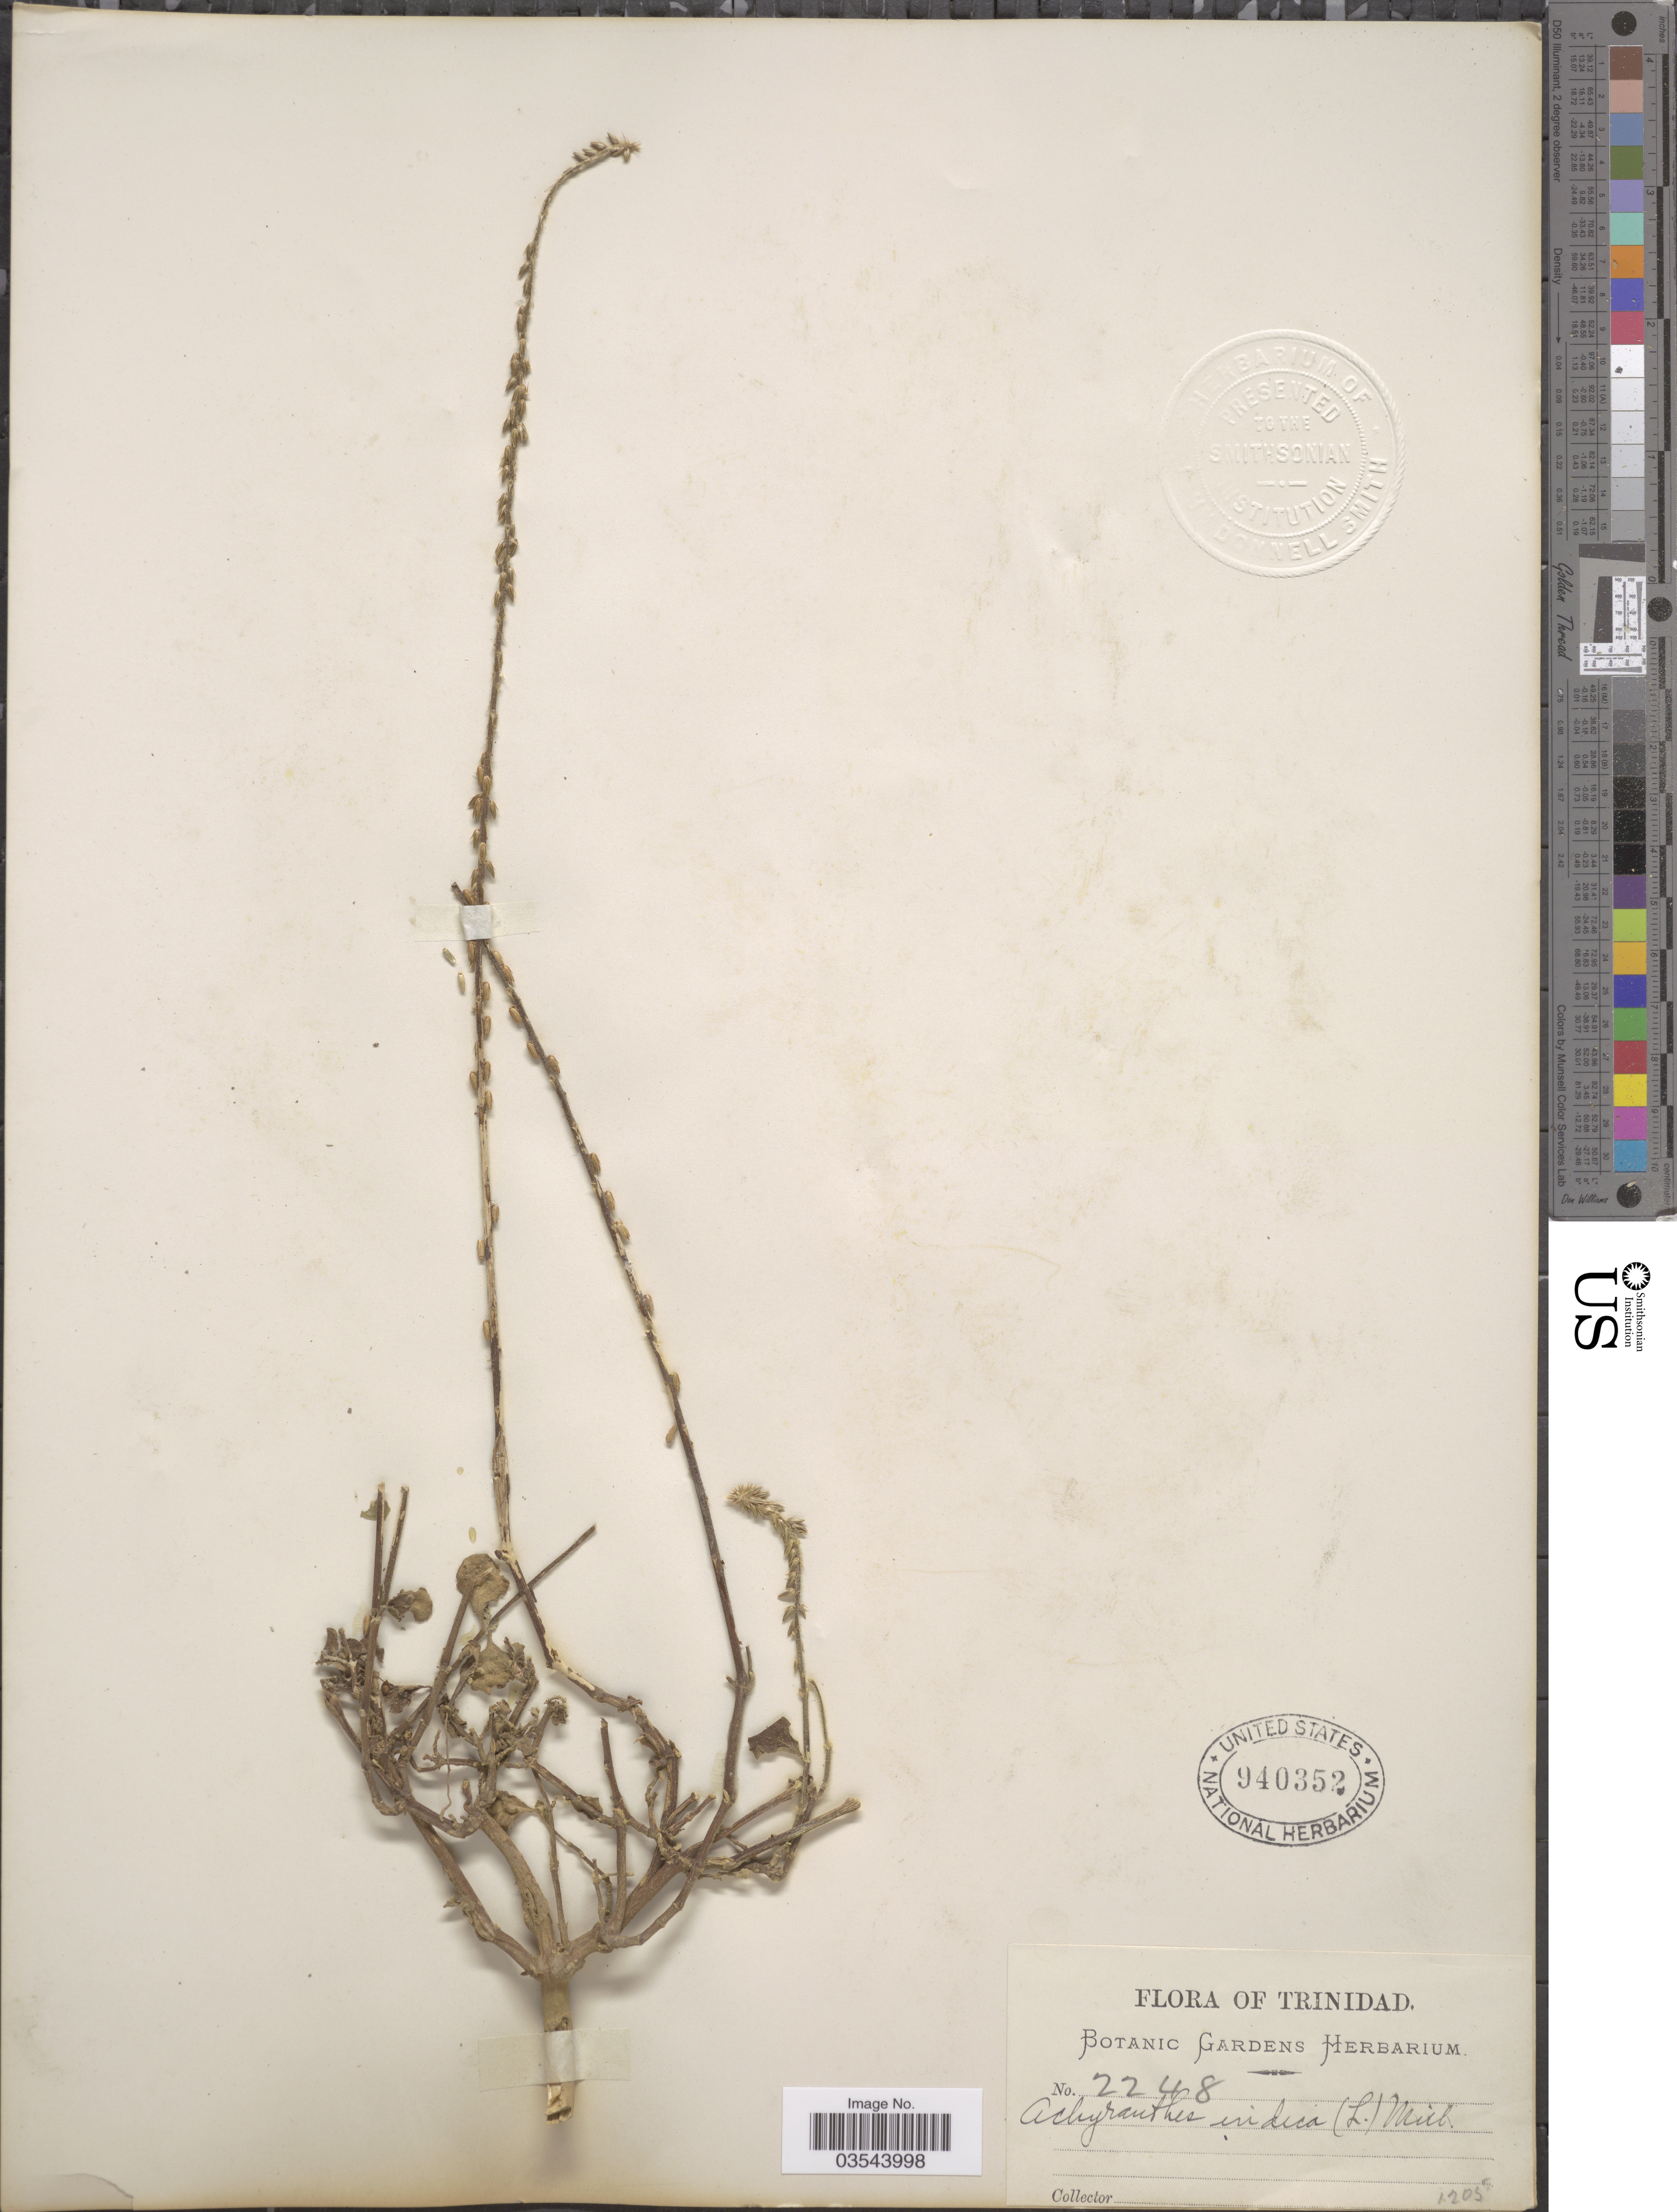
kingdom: Plantae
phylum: Tracheophyta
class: Magnoliopsida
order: Caryophyllales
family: Amaranthaceae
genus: Achyranthes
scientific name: Achyranthes indica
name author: (L.) Mill.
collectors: ex herb. Botanic Gardens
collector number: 2248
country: Trinidad and Tobago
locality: Trinidad.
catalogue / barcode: US 940352